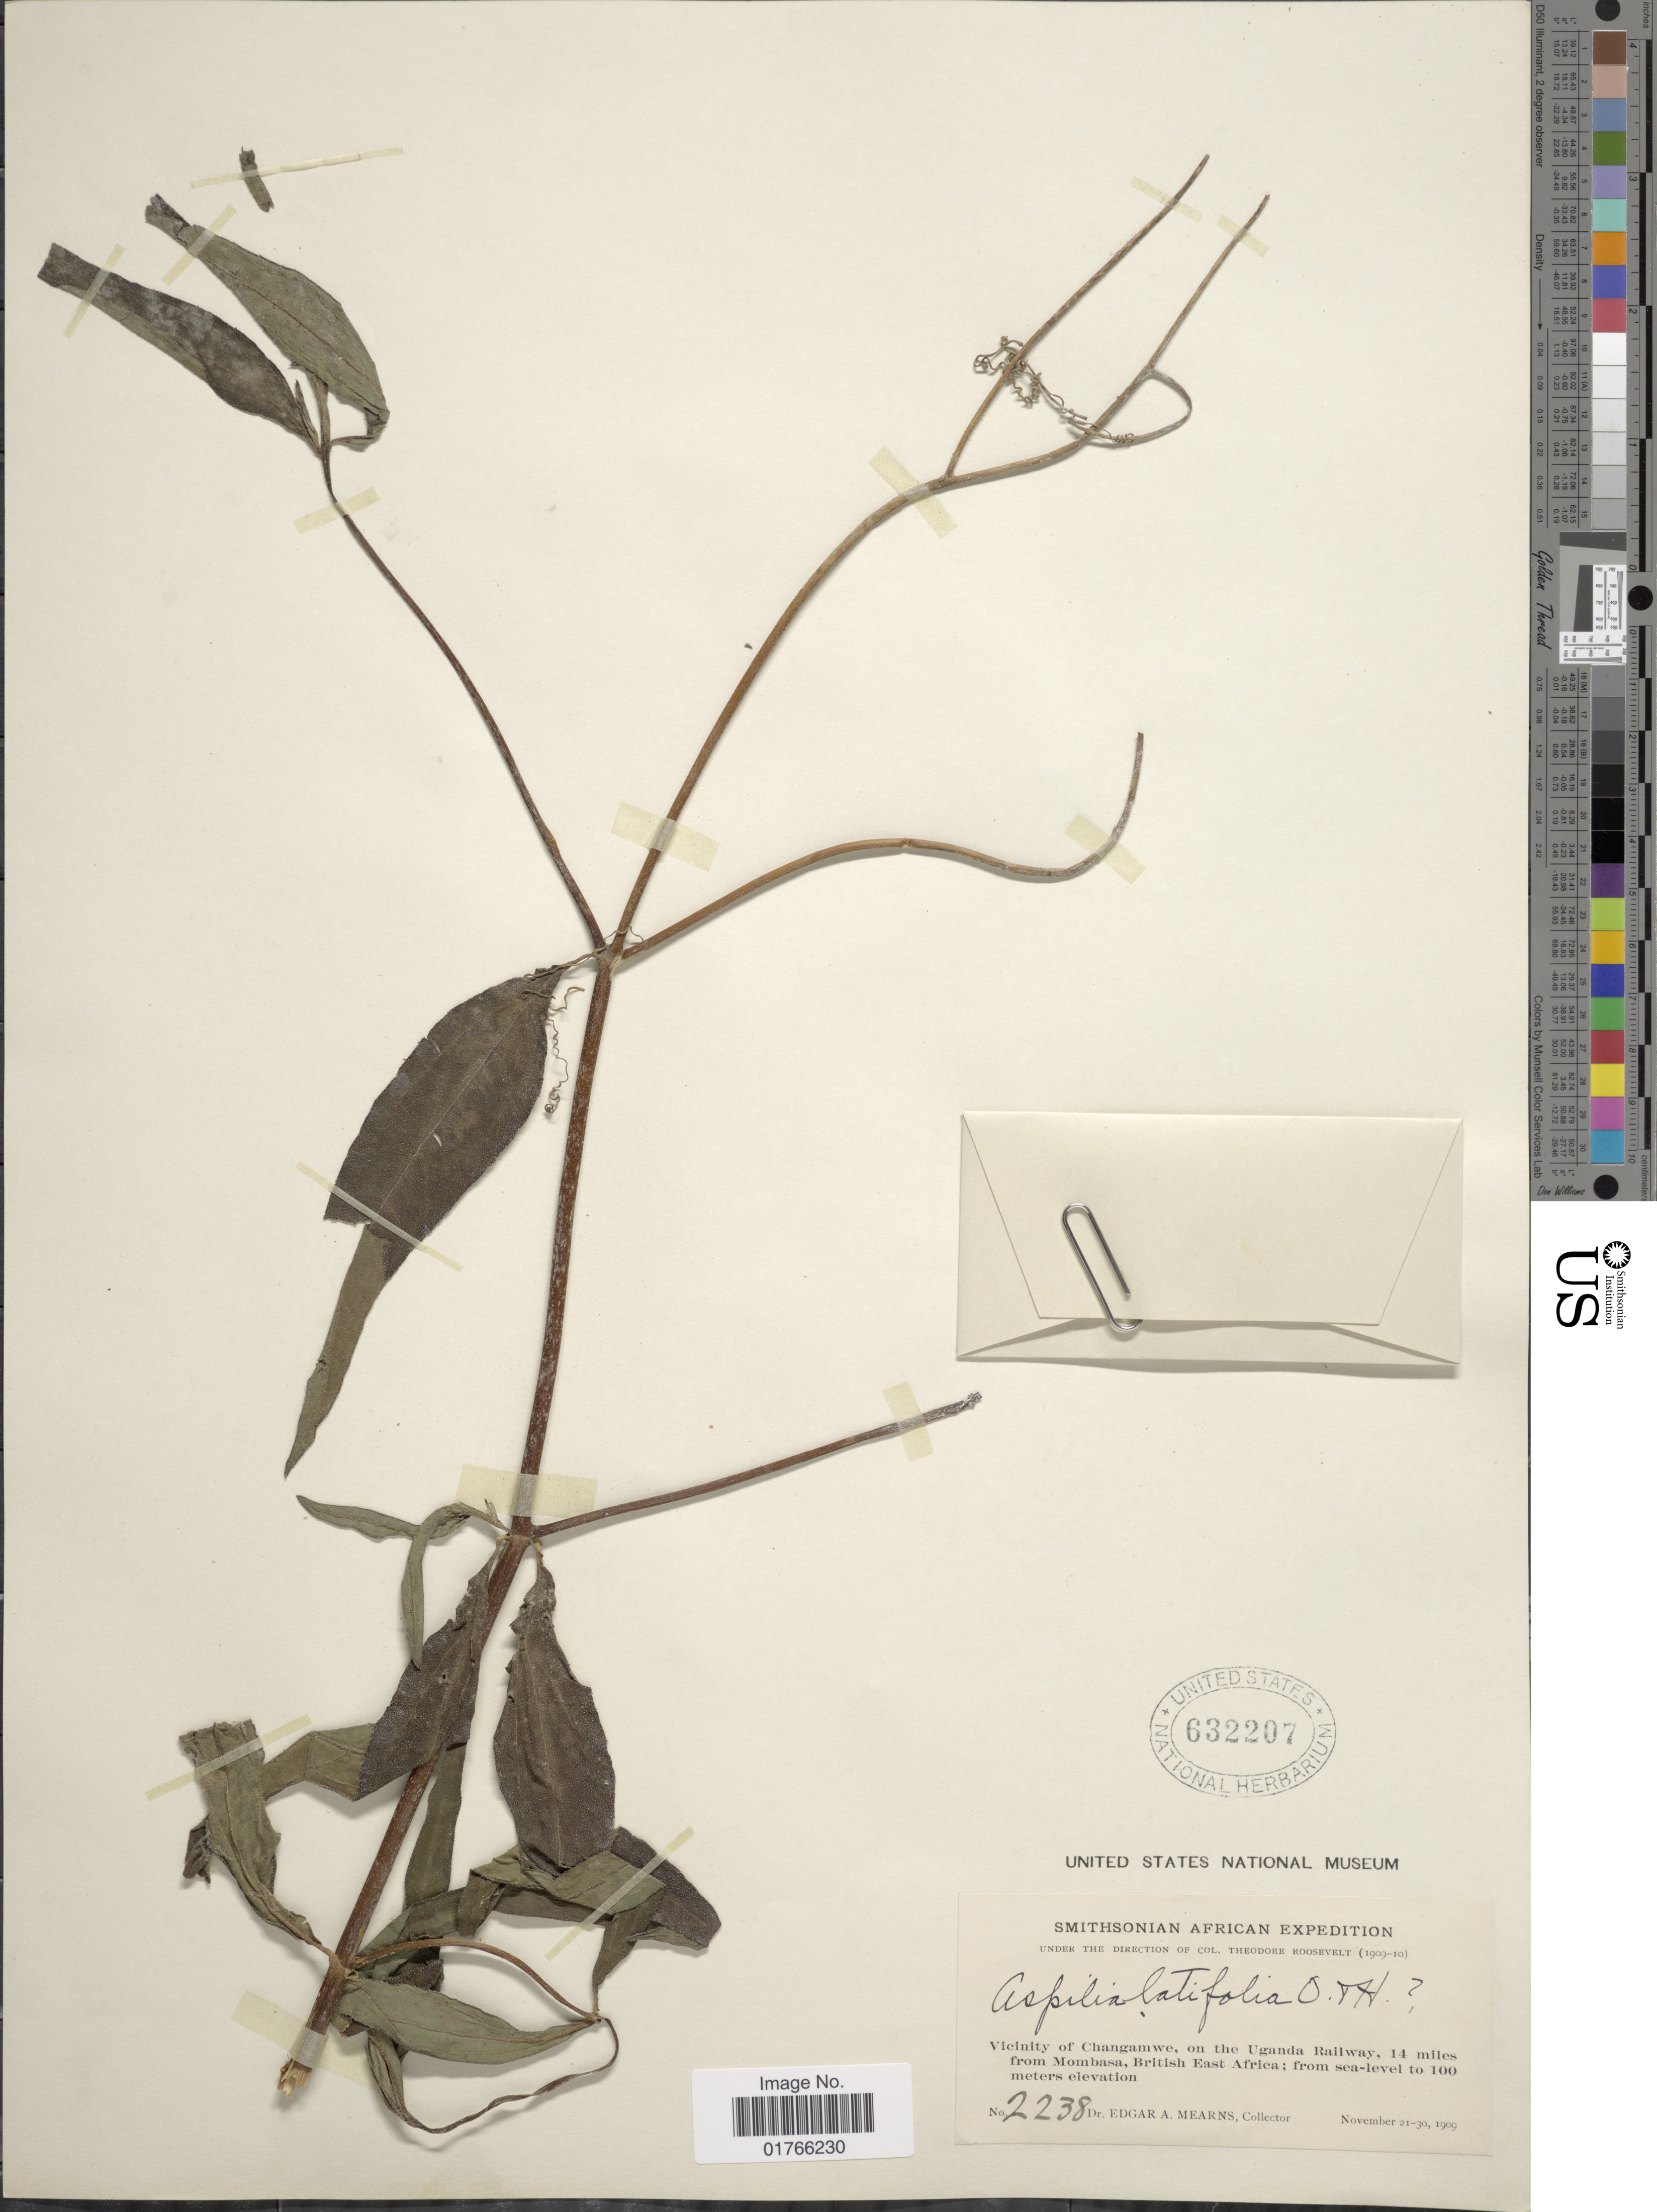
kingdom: Plantae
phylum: Tracheophyta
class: Magnoliopsida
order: Asterales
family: Asteraceae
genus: Aspilia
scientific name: Aspilia latifolia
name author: Oliv. & Hiern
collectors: E. A. Mearns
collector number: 2238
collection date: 1909-11-21/1909-11-30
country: Kenya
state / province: Mombasa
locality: Vicinity of Changamwe, on the Uganda Railway, 14 miles from Mombasa, British East Africa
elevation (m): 100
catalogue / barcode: US 632207